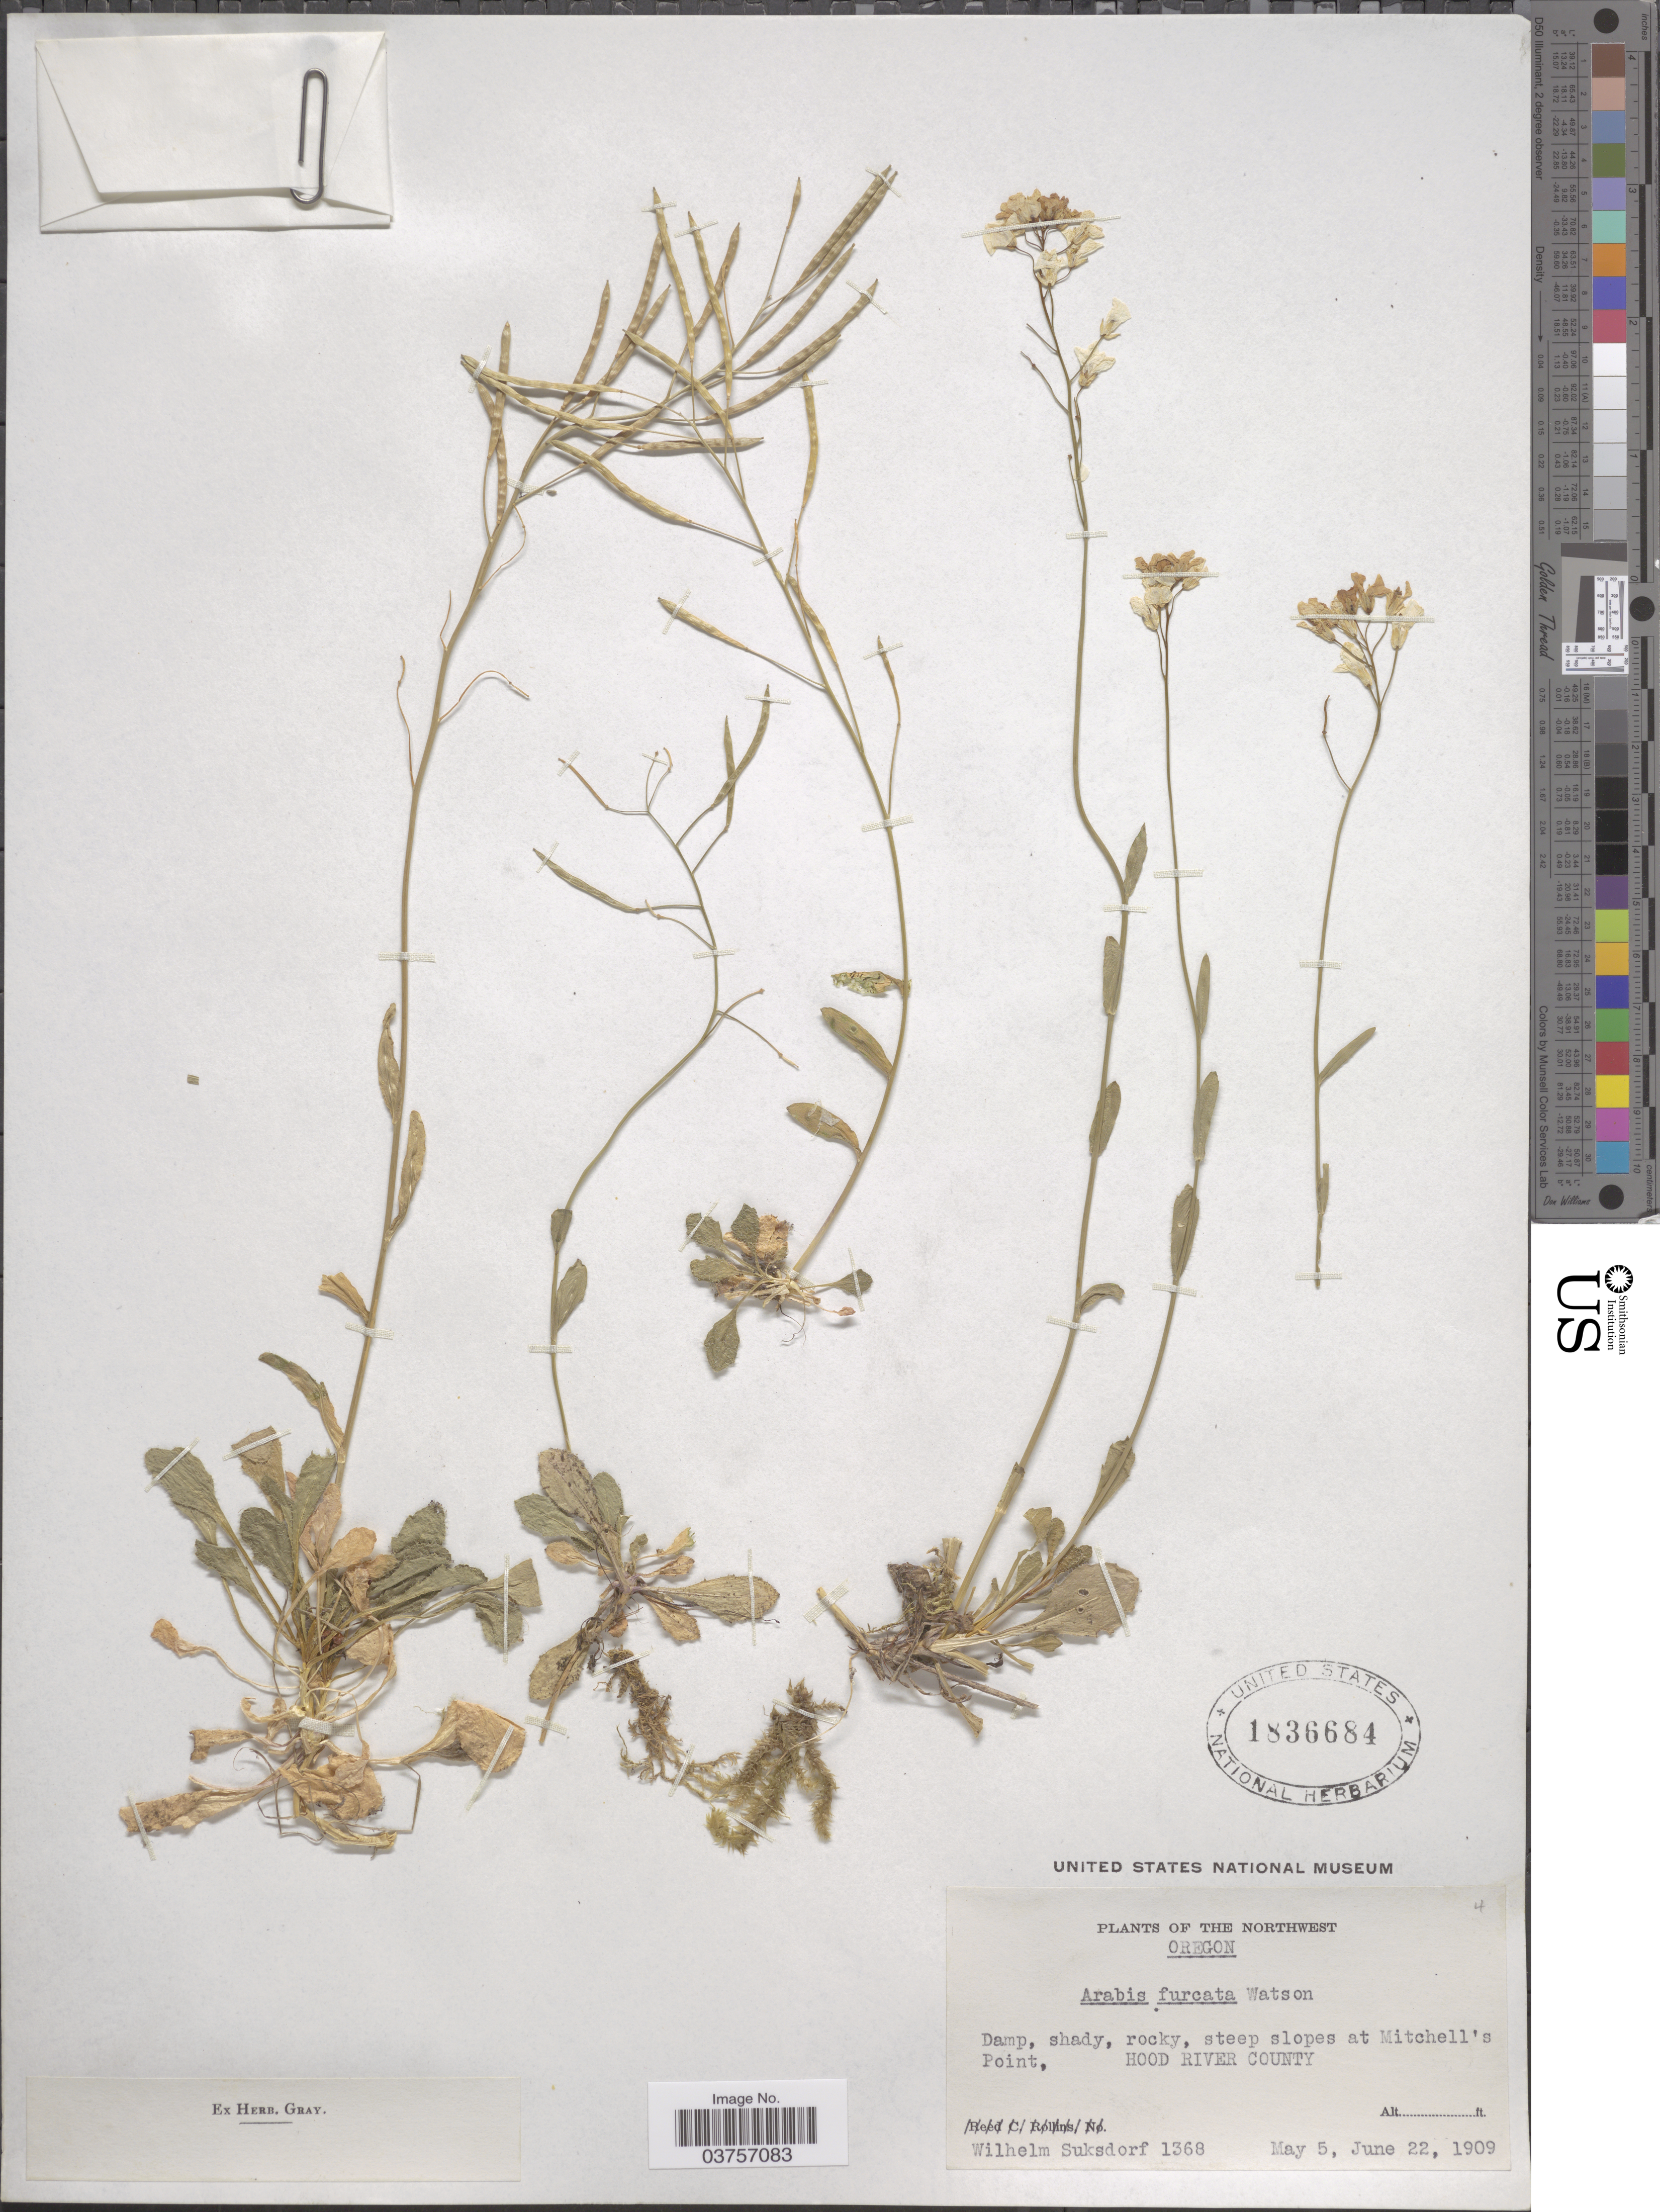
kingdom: Plantae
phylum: Tracheophyta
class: Magnoliopsida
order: Brassicales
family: Brassicaceae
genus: Arabis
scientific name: Arabis furcata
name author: S. Watson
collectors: W. N. Suksdorf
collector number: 1368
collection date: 1909-05-05/1909-06-22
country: United States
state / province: Oregon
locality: The Northwest Oregon. Steep slopes at Mitchell's Point, Hood River County.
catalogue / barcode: US 1836684